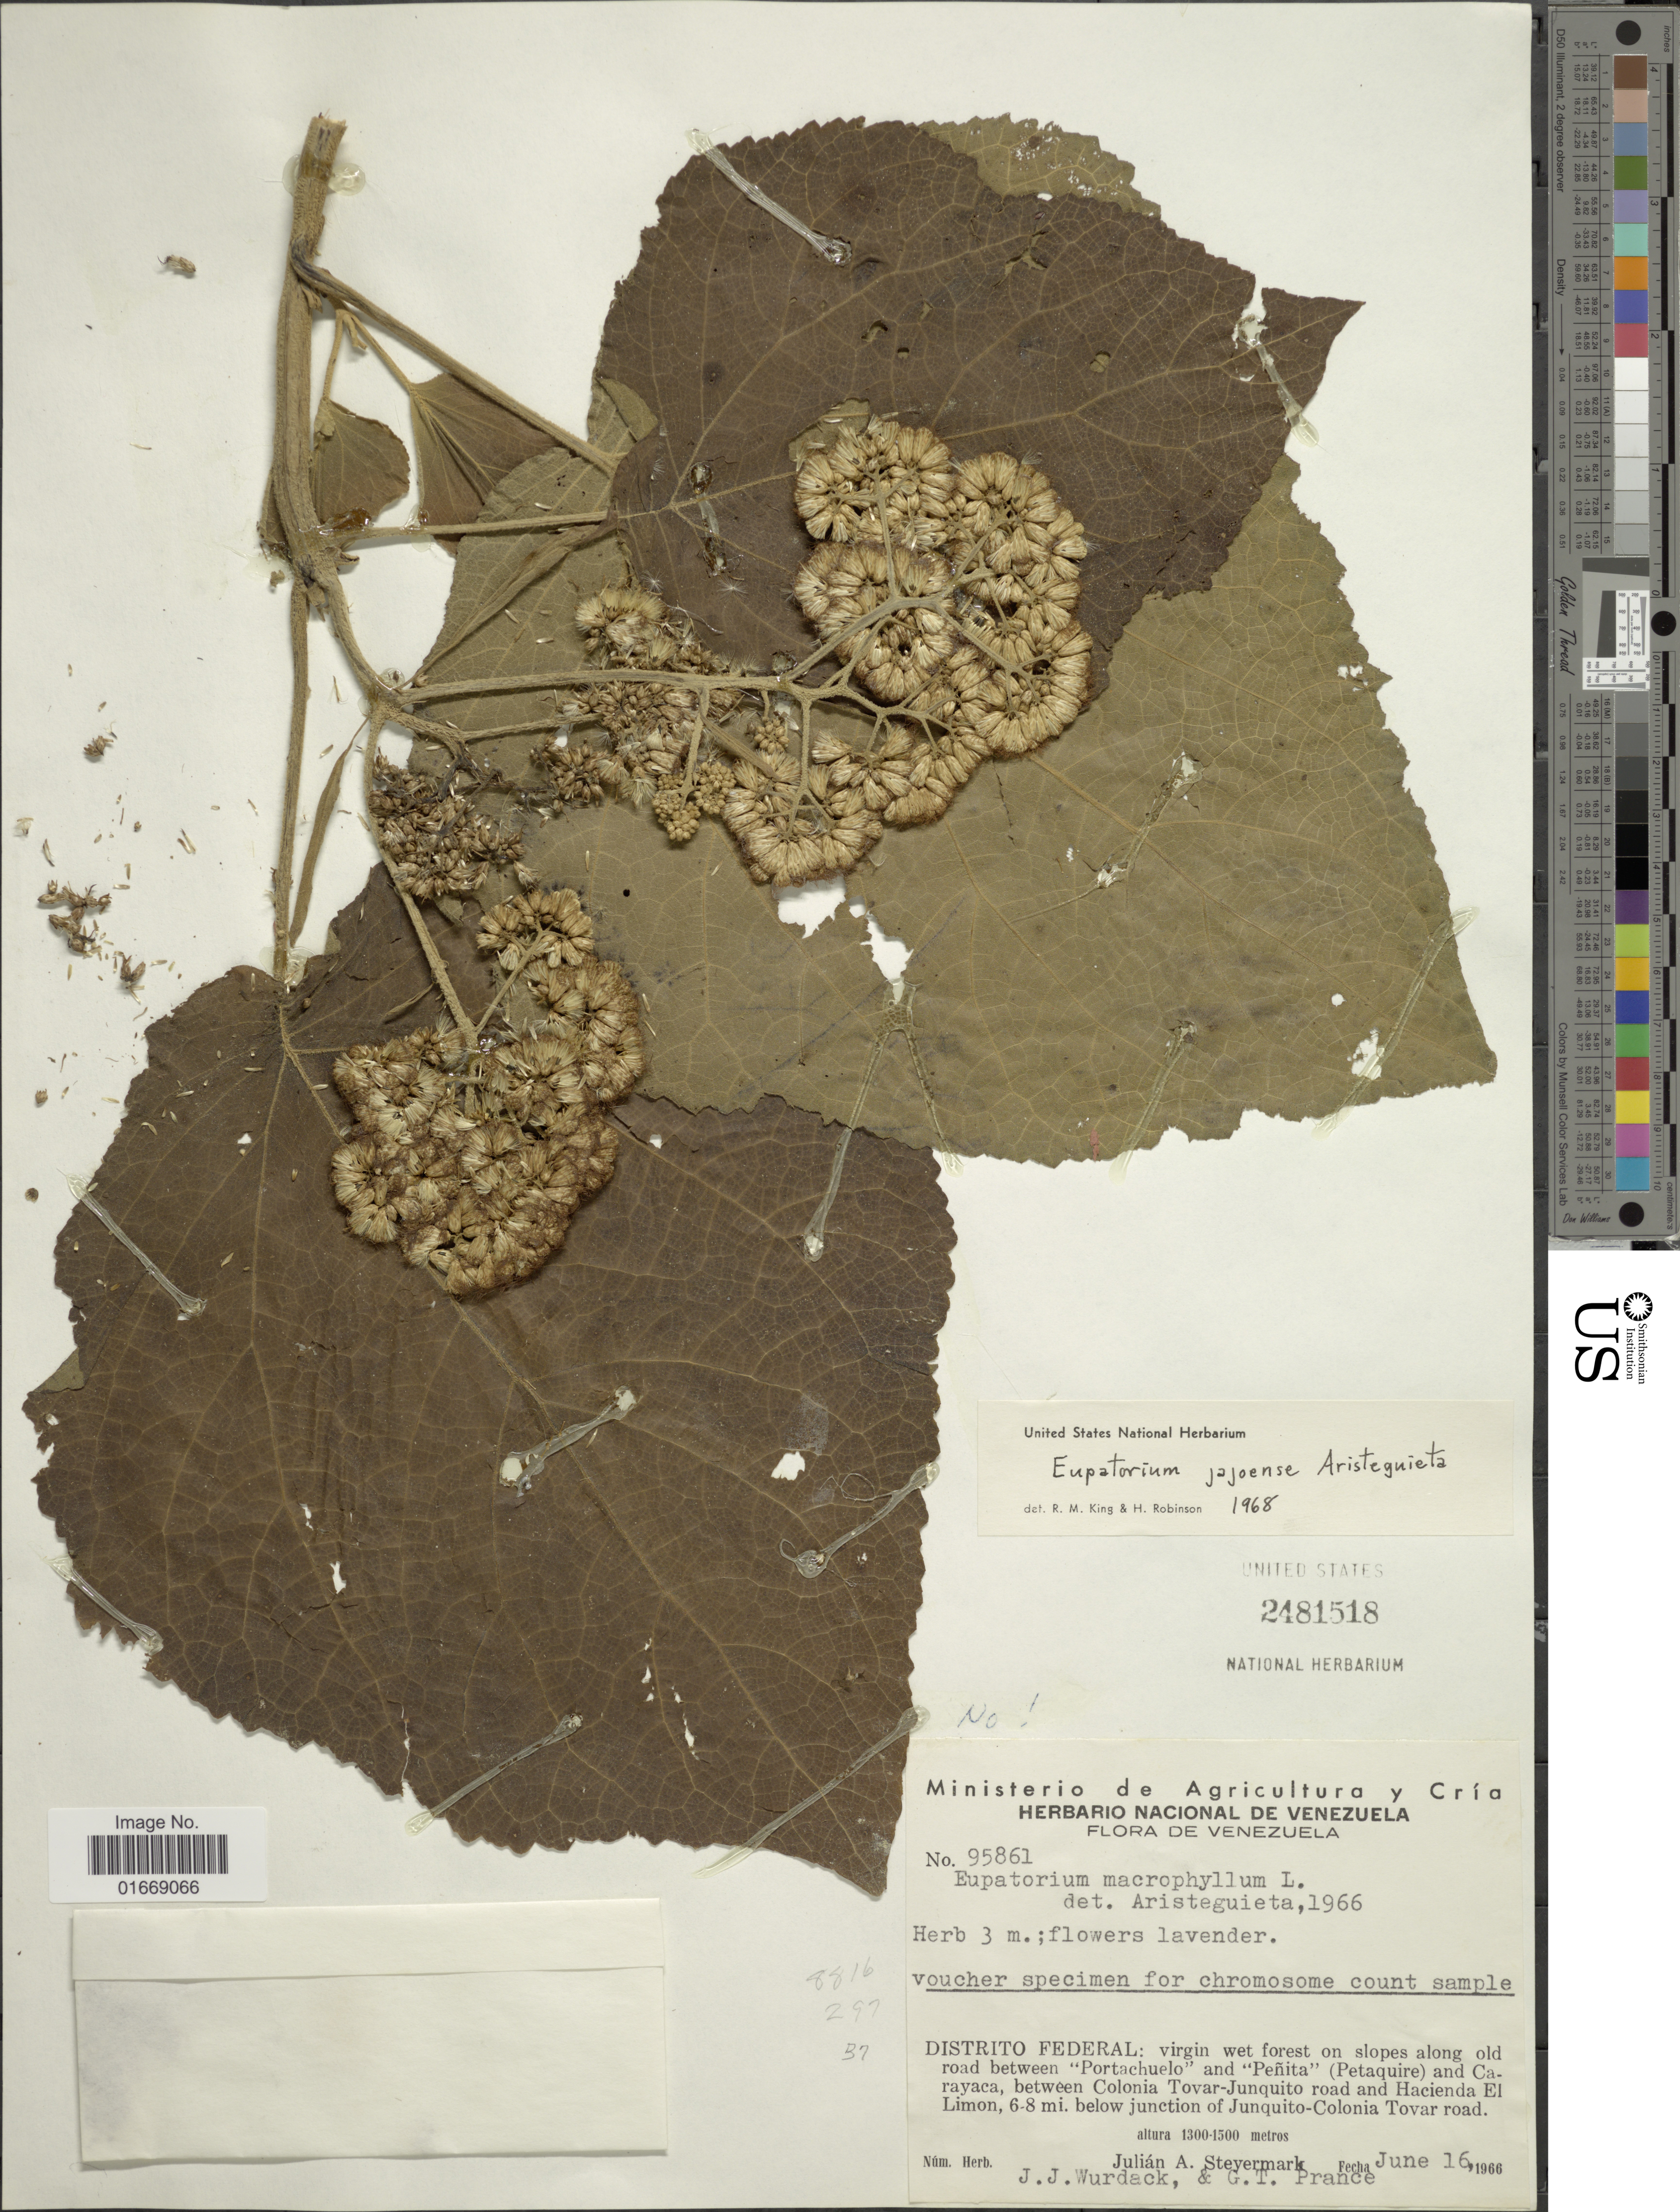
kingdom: Plantae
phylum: Tracheophyta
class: Magnoliopsida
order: Asterales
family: Asteraceae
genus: Hebeclinium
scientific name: Hebeclinium jajoense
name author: (Aristeg.) R.M. King & H. Rob.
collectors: J. Steyermark, J. J. Wurdack & G. T. Prance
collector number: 95861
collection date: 1966-06-16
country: Venezuela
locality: Distrito Federal, between Portachuelo and Penita (Petaquire) and Carayaca, between Colonia Tovar-Junquito road and Hacienda El Limon, 6-8 mi below junction of Junquito-Colonia Tovar road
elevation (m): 1300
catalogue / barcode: US 2481518